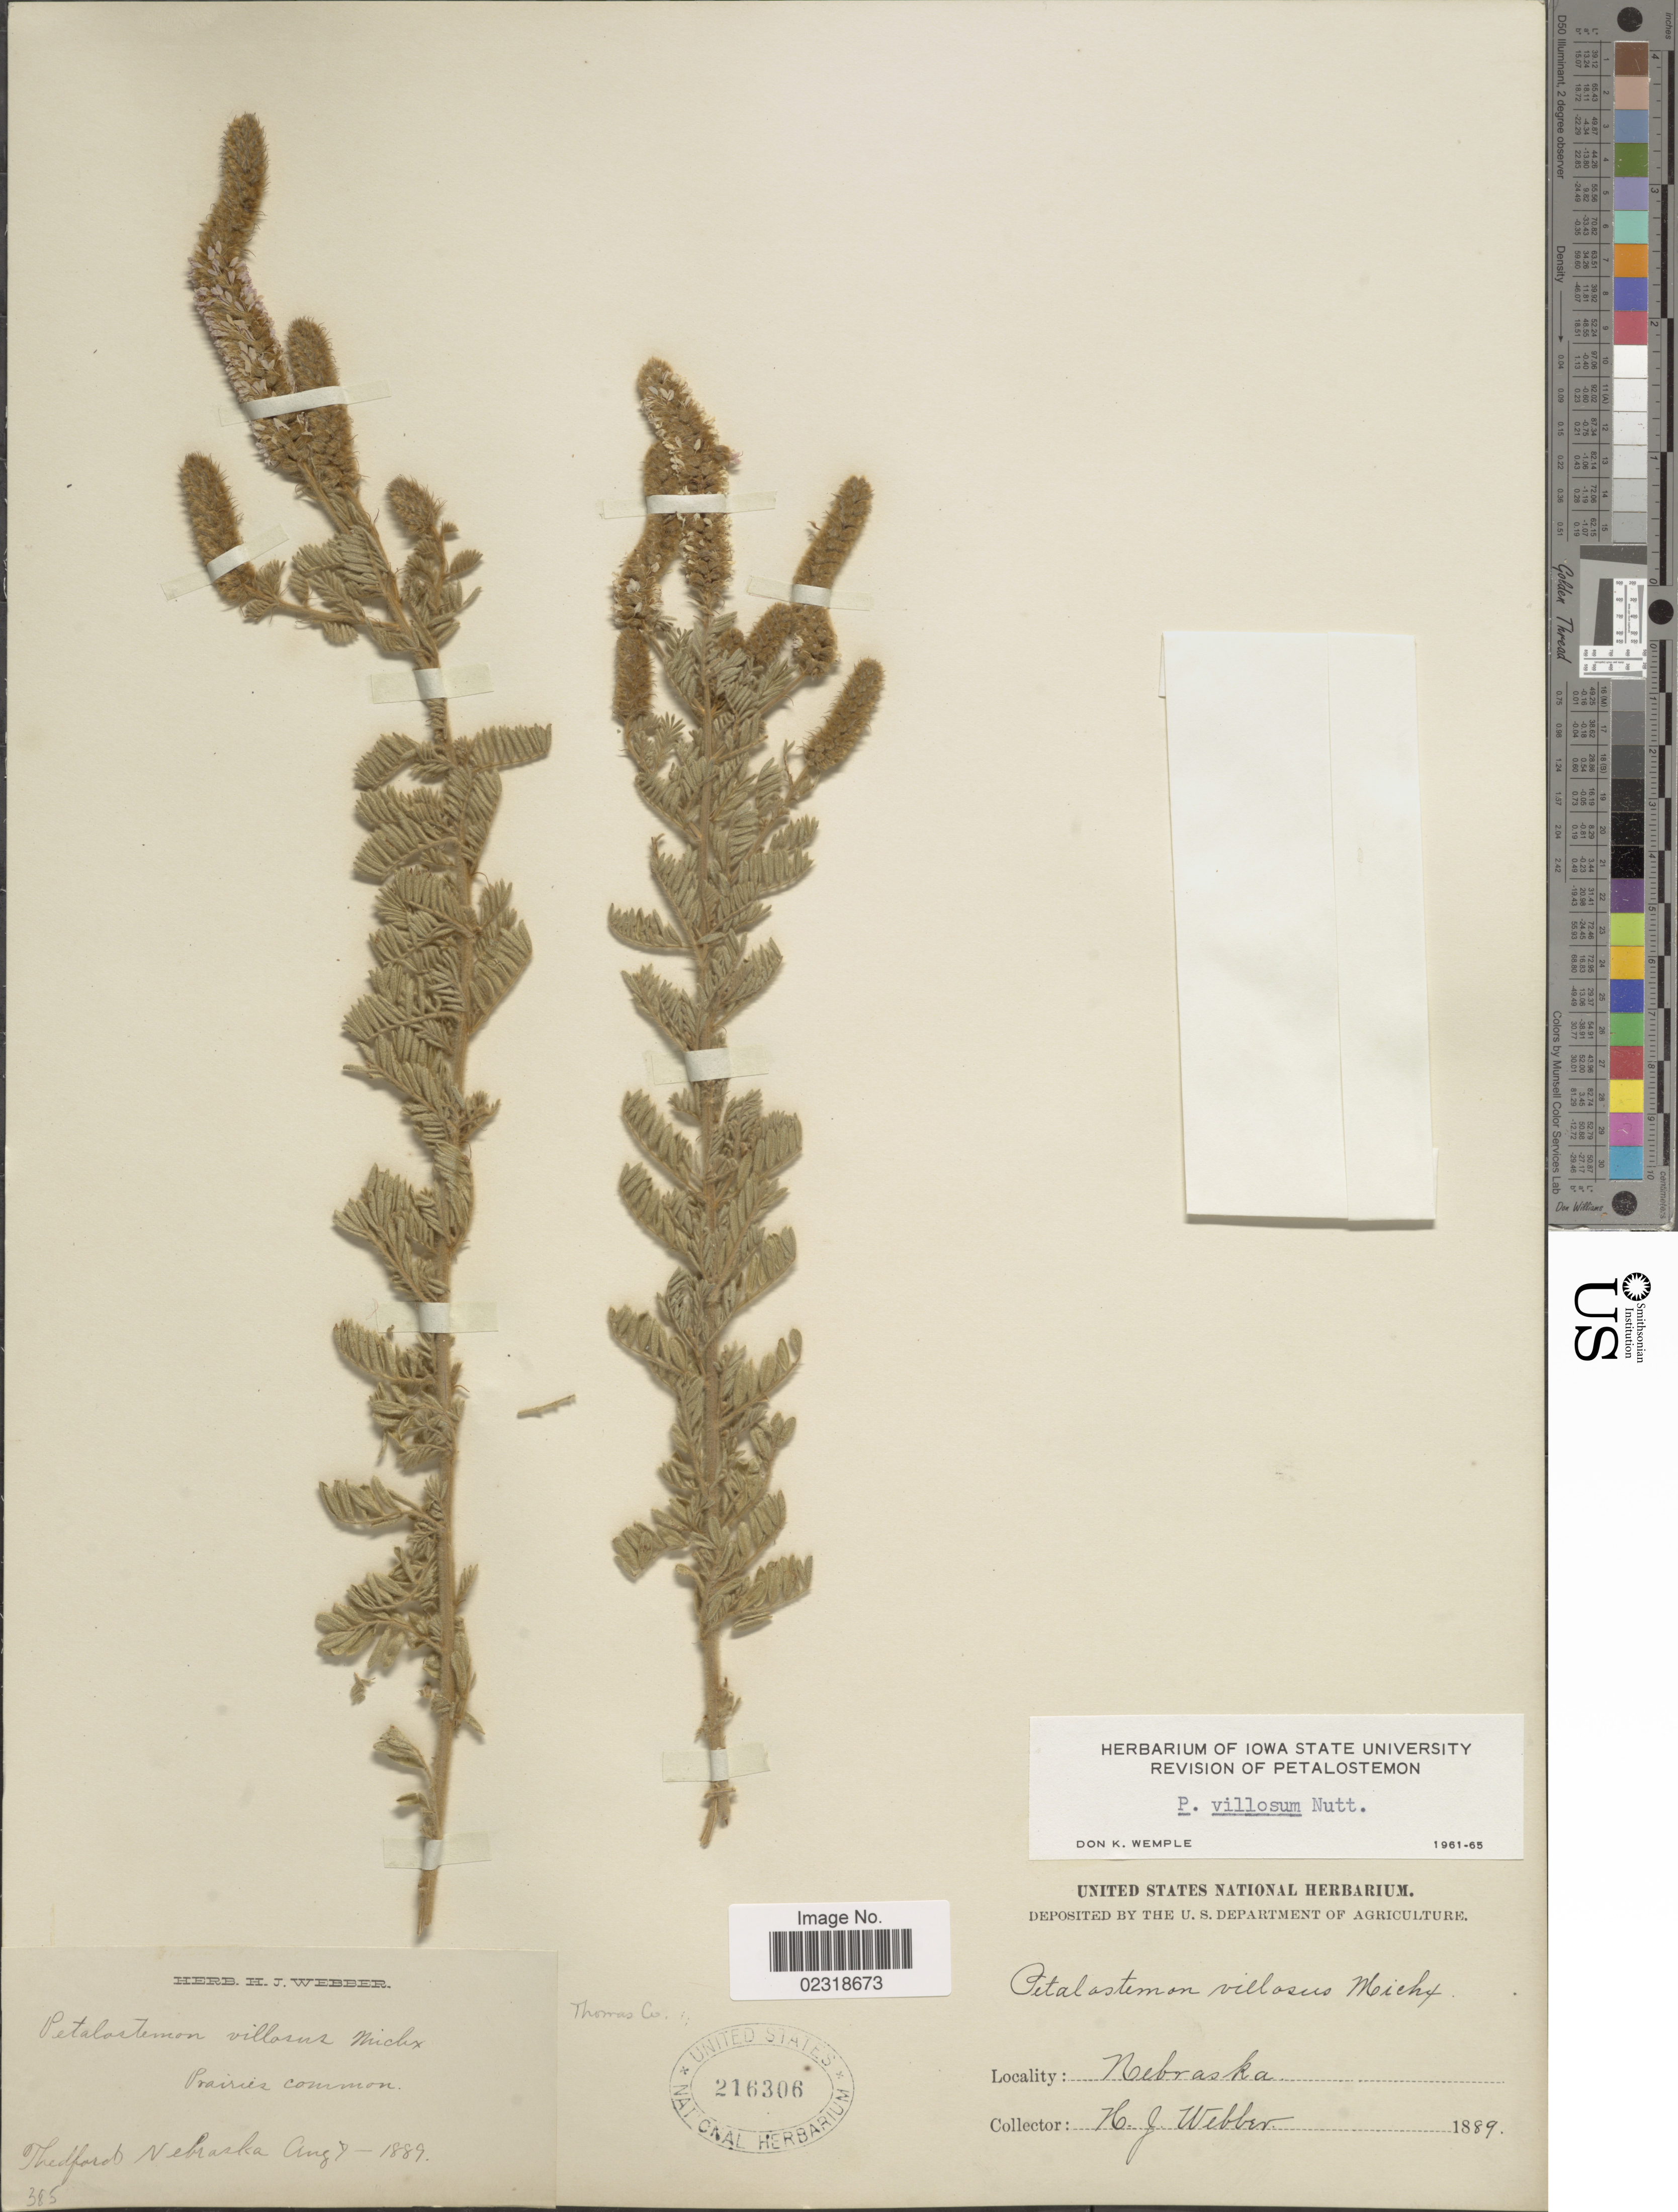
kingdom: Plantae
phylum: Tracheophyta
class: Magnoliopsida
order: Fabales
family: Fabaceae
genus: Dalea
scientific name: Dalea villosa var. villosa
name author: (Nutt.) Spreng.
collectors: H. Webber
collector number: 385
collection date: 1889-08-07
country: United States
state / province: Nebraska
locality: Thedford Nebraska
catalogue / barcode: US 216306